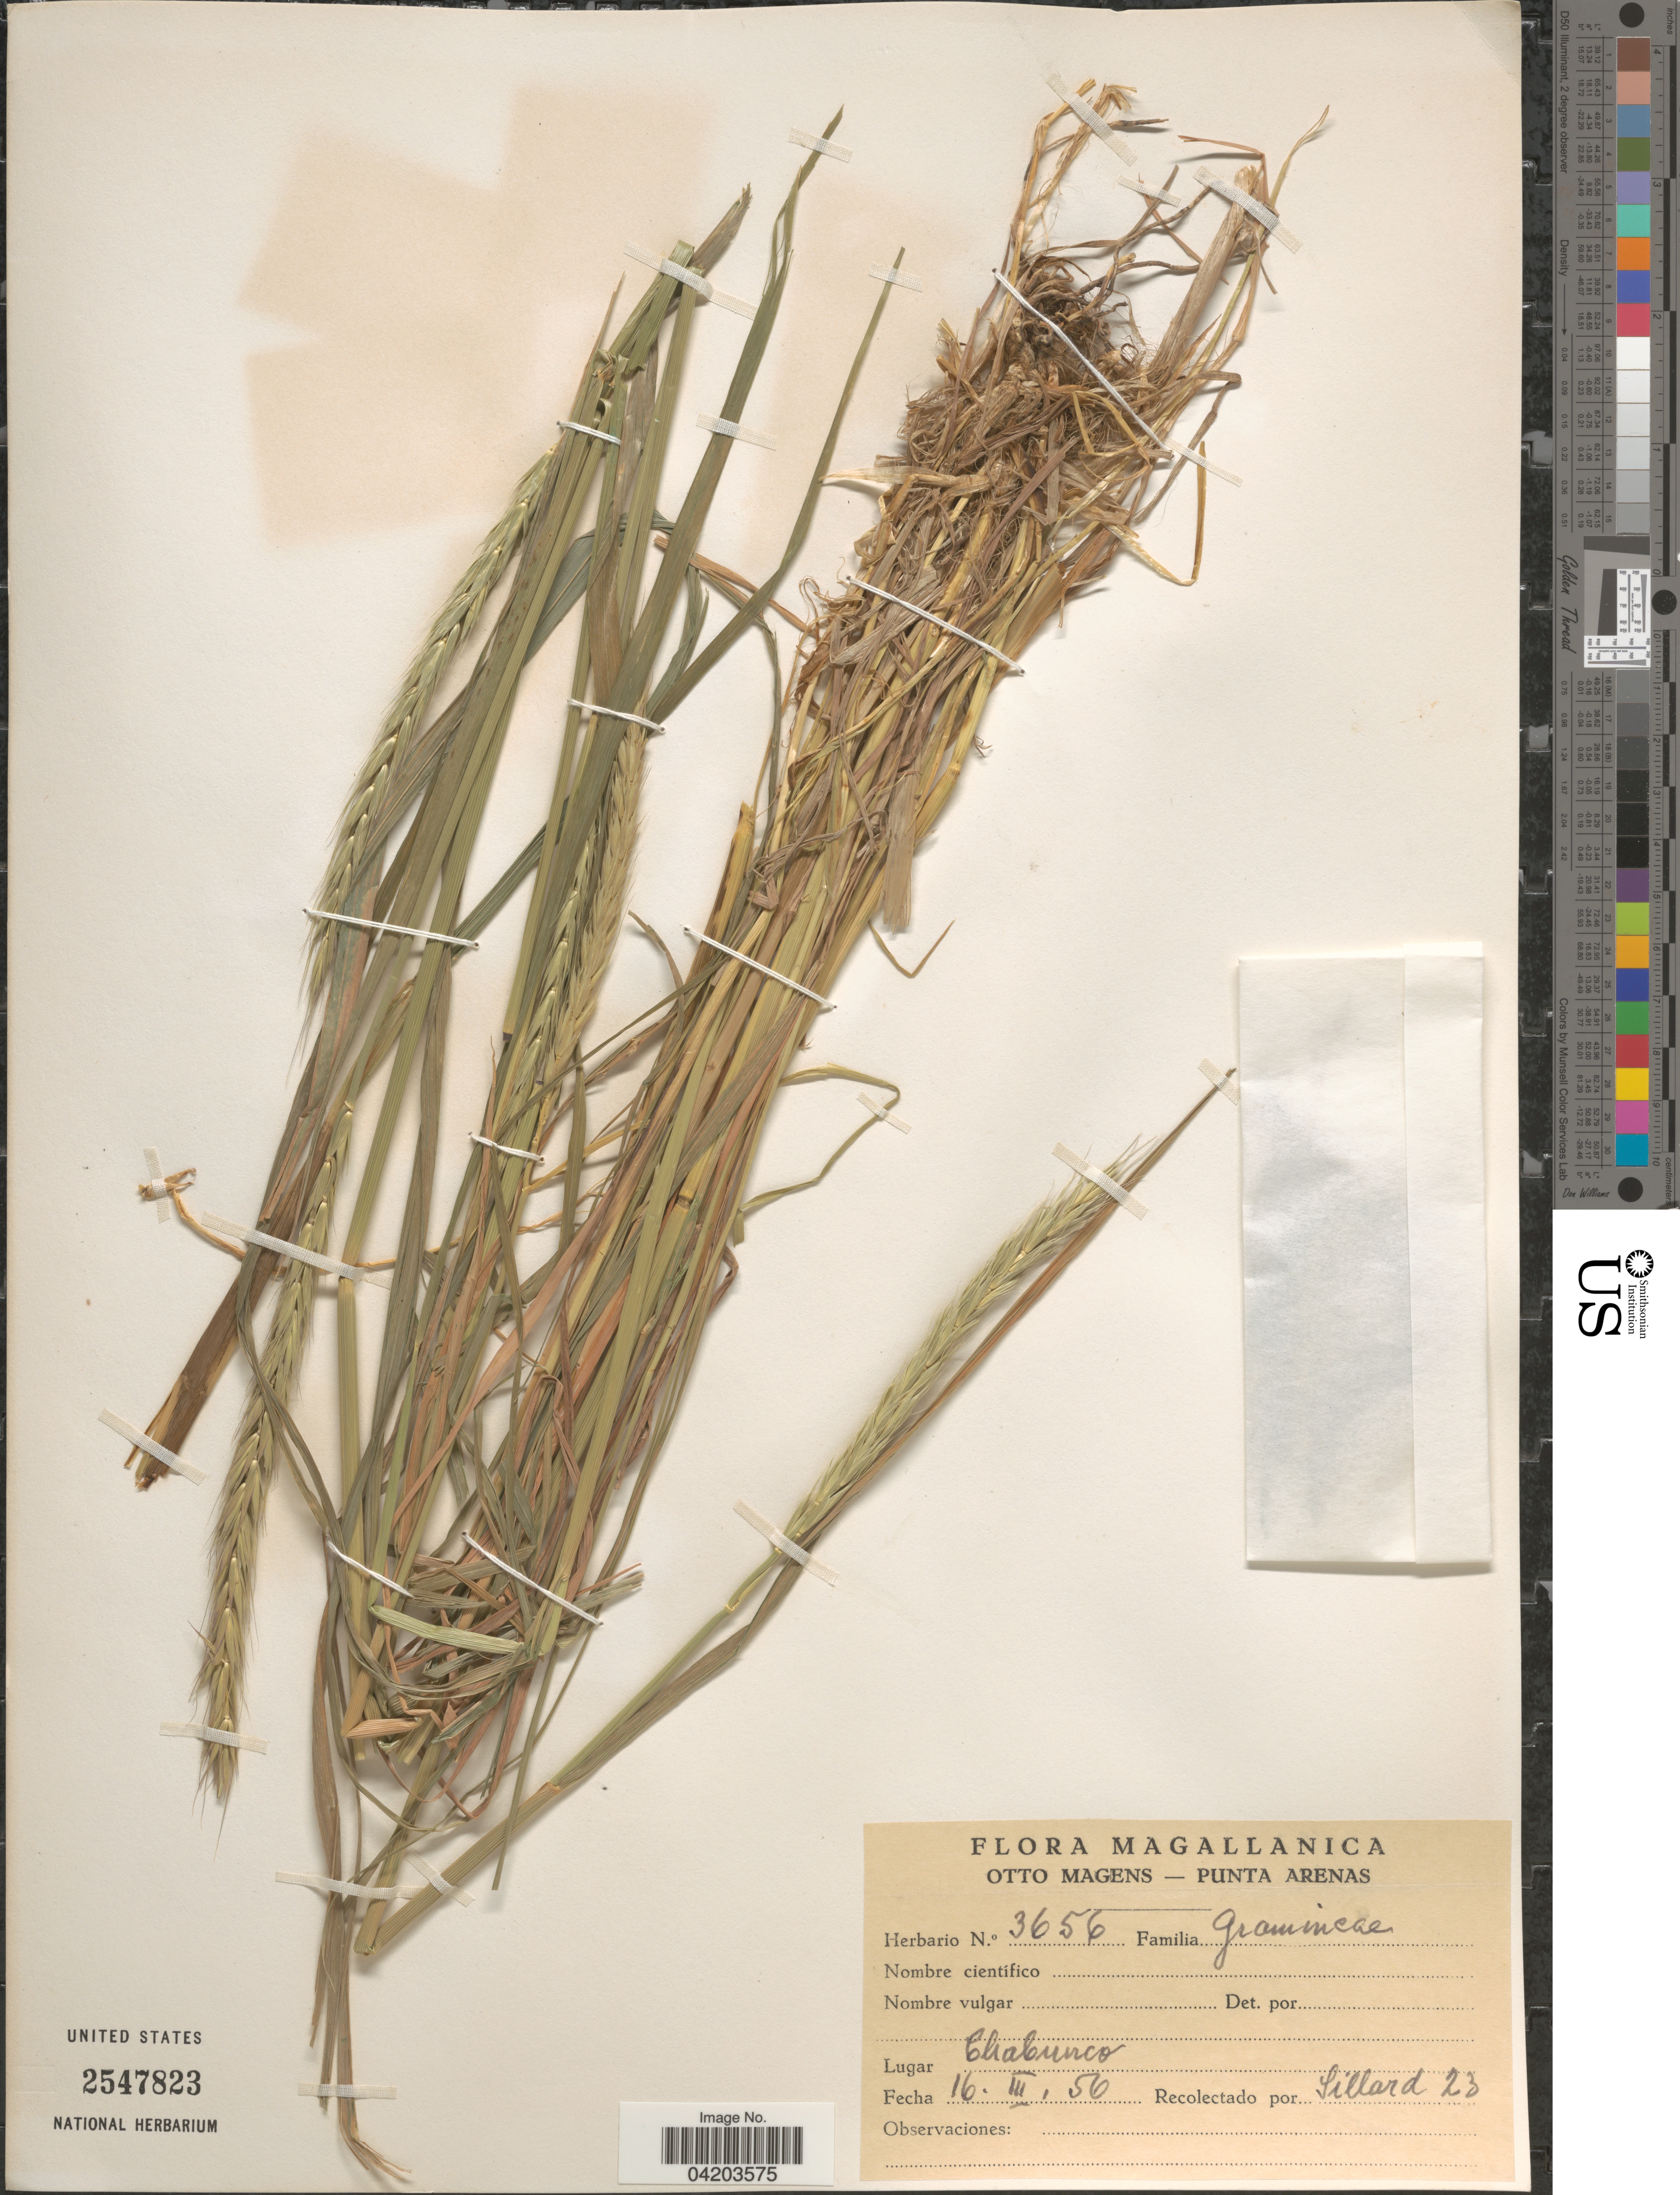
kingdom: Plantae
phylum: Tracheophyta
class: Liliopsida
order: Poales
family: Poaceae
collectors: Lillard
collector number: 23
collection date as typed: Transcribed d/m/y: 16/3/56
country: Chile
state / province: Magallanes y de la Antártica Chilena (XII)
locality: Magallanica. Chabunco.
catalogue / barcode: US 2547823